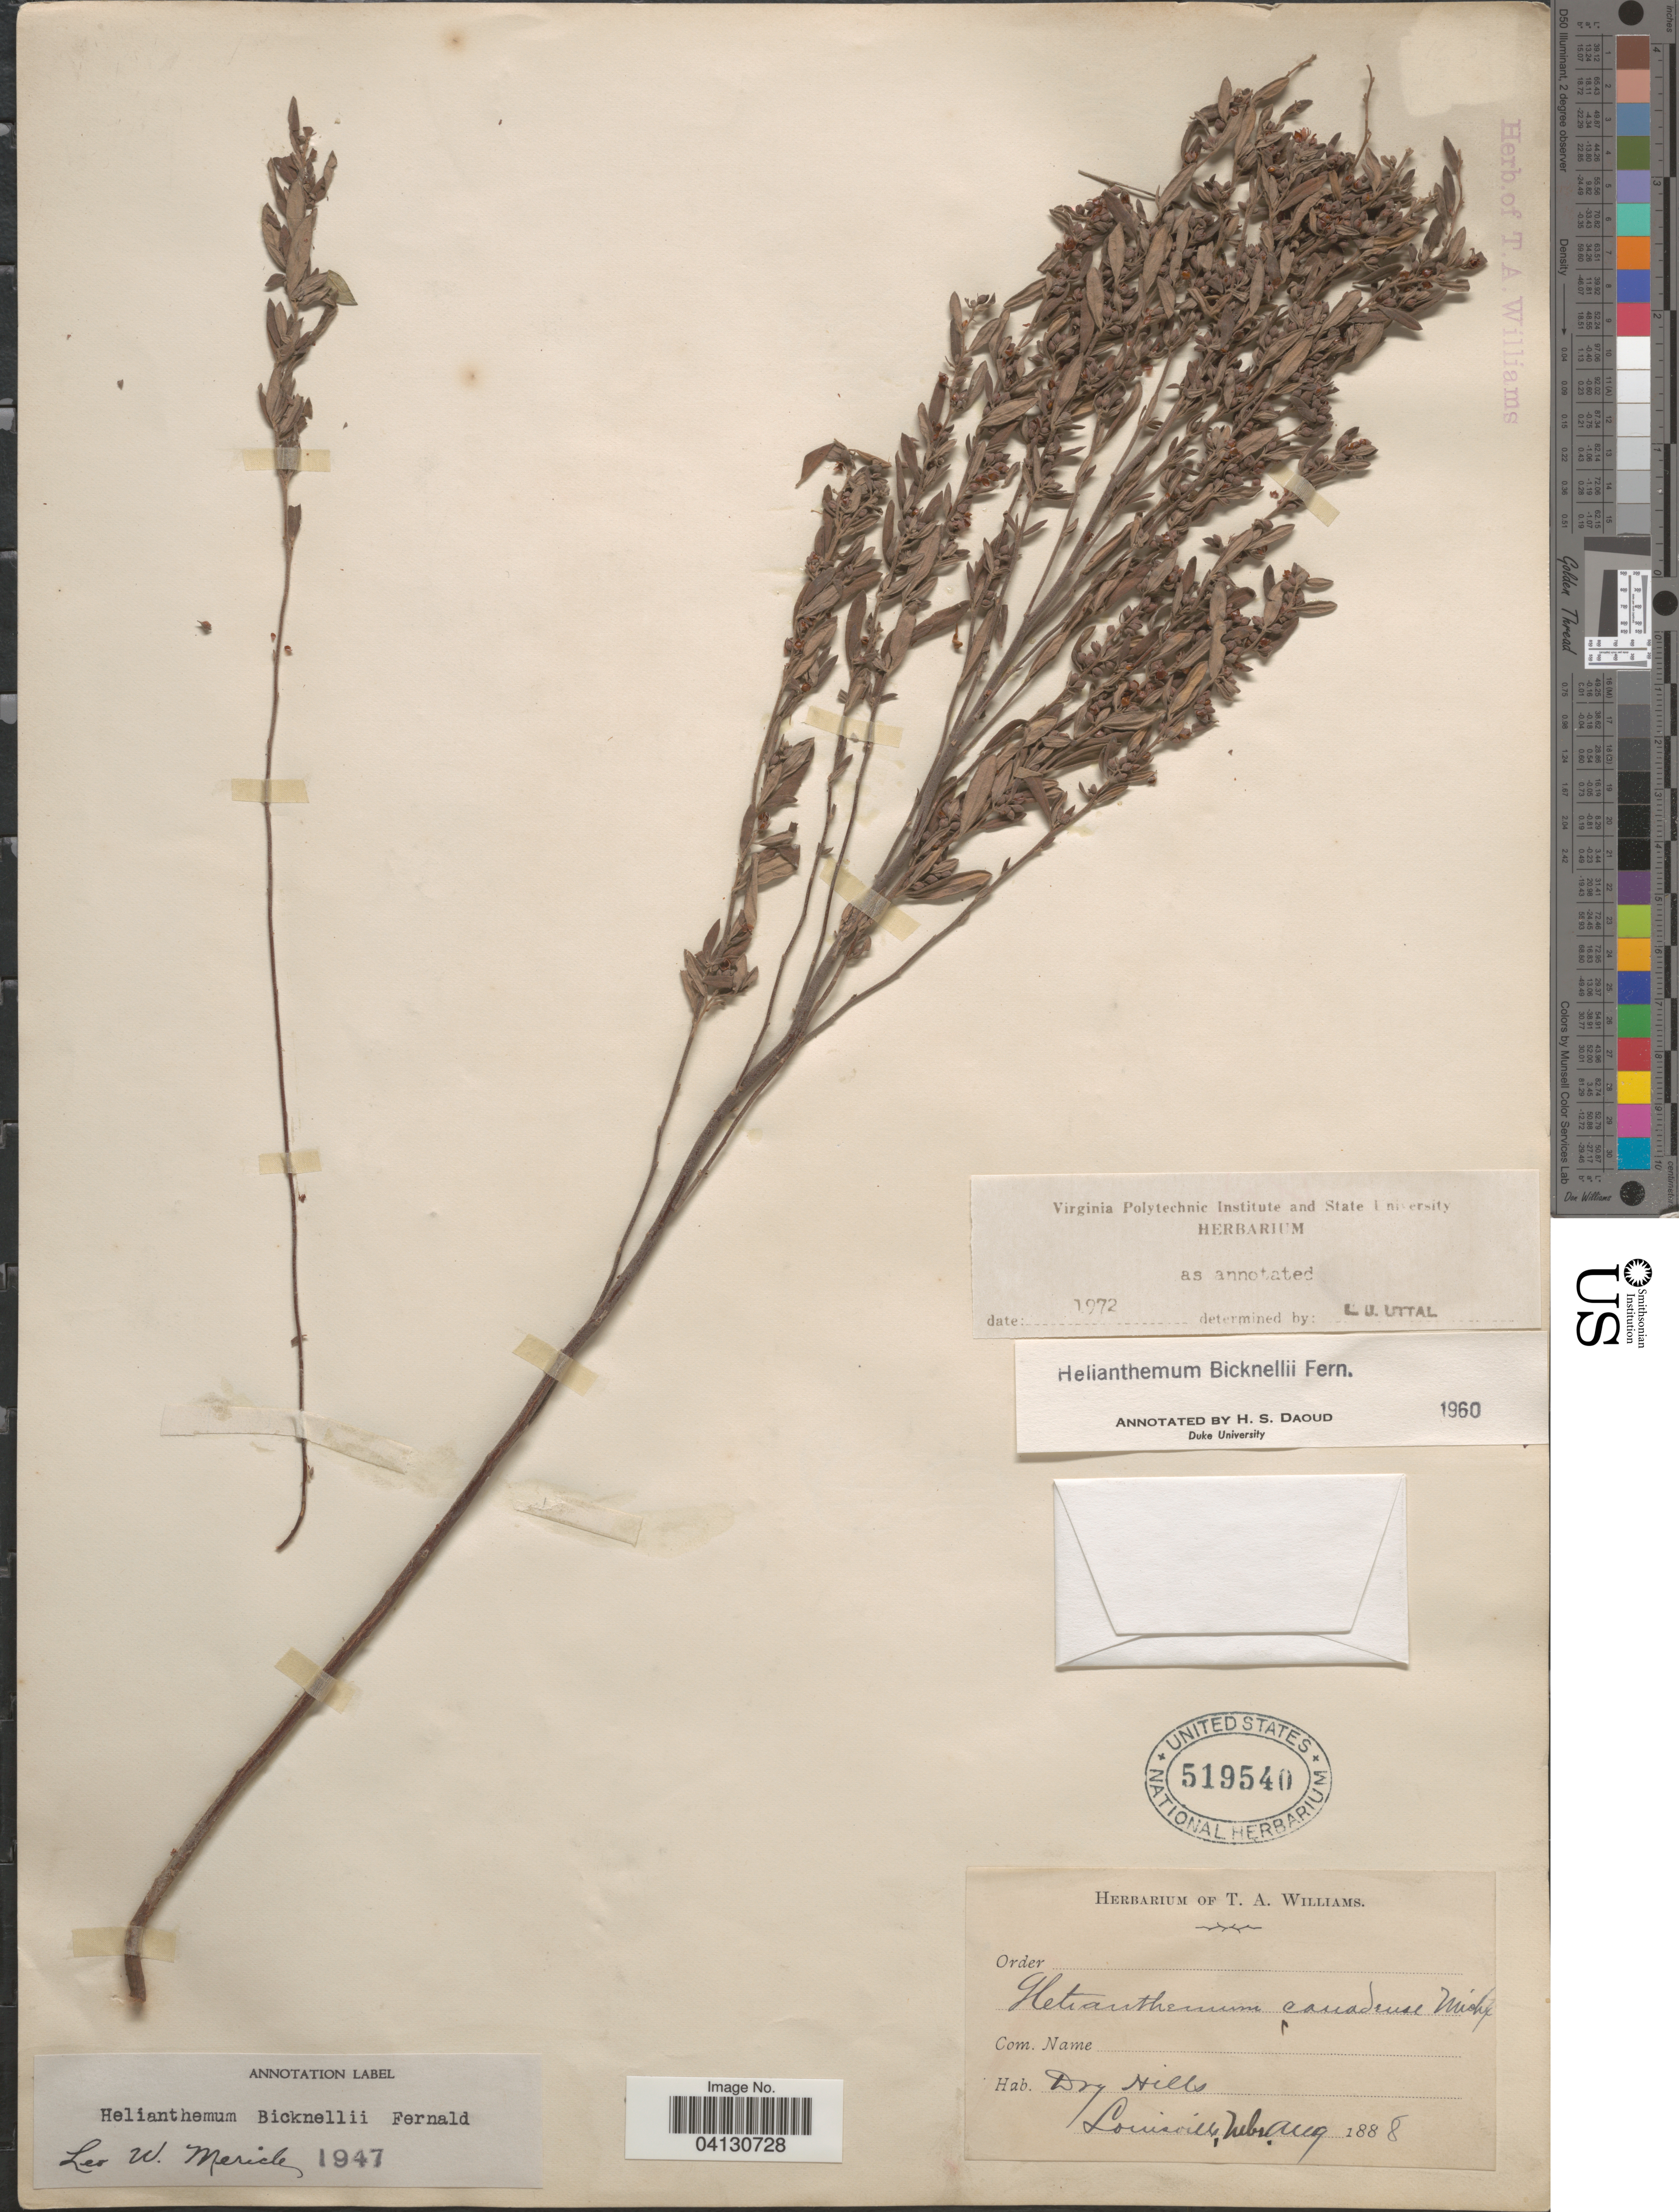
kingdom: Plantae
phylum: Tracheophyta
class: Magnoliopsida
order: Malvales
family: Cistaceae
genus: Helianthemum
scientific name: Helianthemum bicknellii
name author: Fernald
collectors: T. Williams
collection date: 1888-08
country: United States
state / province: Nebraska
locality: Dry Hills. Louisville.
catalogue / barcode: US 519540